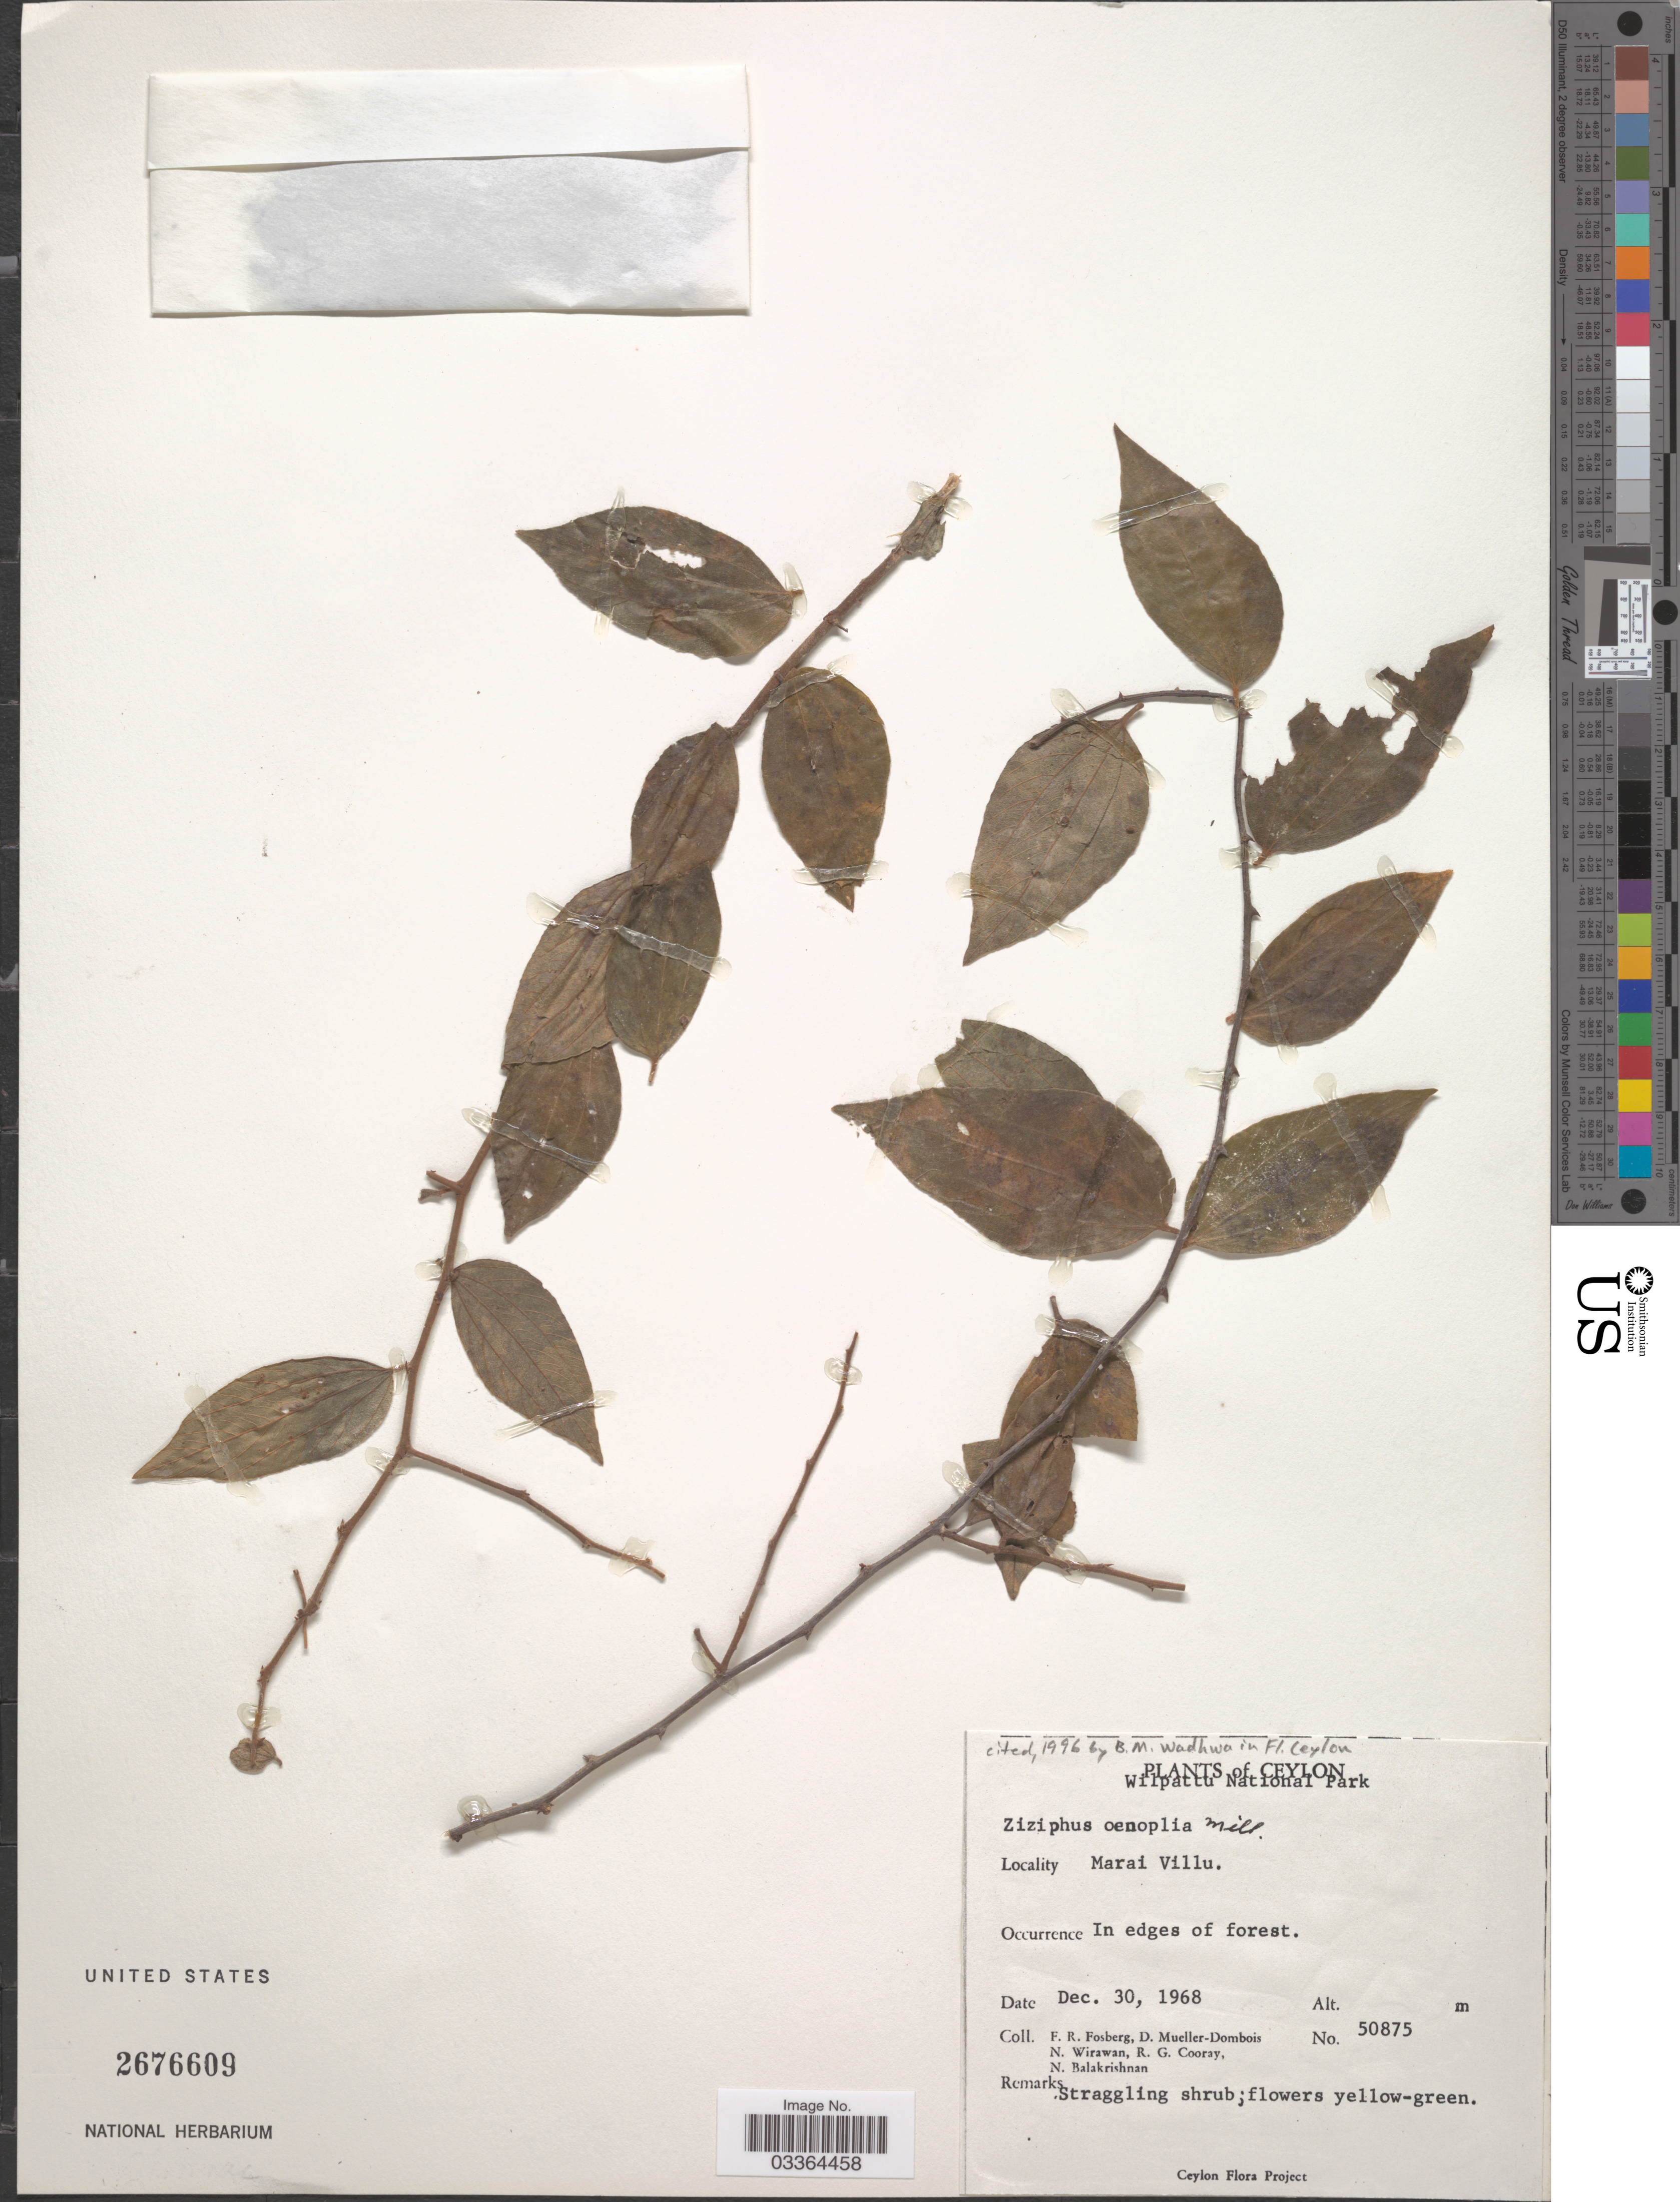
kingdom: Plantae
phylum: Tracheophyta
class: Magnoliopsida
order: Rosales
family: Rhamnaceae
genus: Ziziphus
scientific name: Ziziphus oenopolia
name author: (L.) Mill.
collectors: F. R. Fosberg, D. Mueller-Dombois, N. Wirawan, R. Cooray & N. Balakrishnan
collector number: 50875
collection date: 1968-12-30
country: Sri Lanka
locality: Ceylon. Wilpattu National Park. Marai Villu.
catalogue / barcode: US 2676609